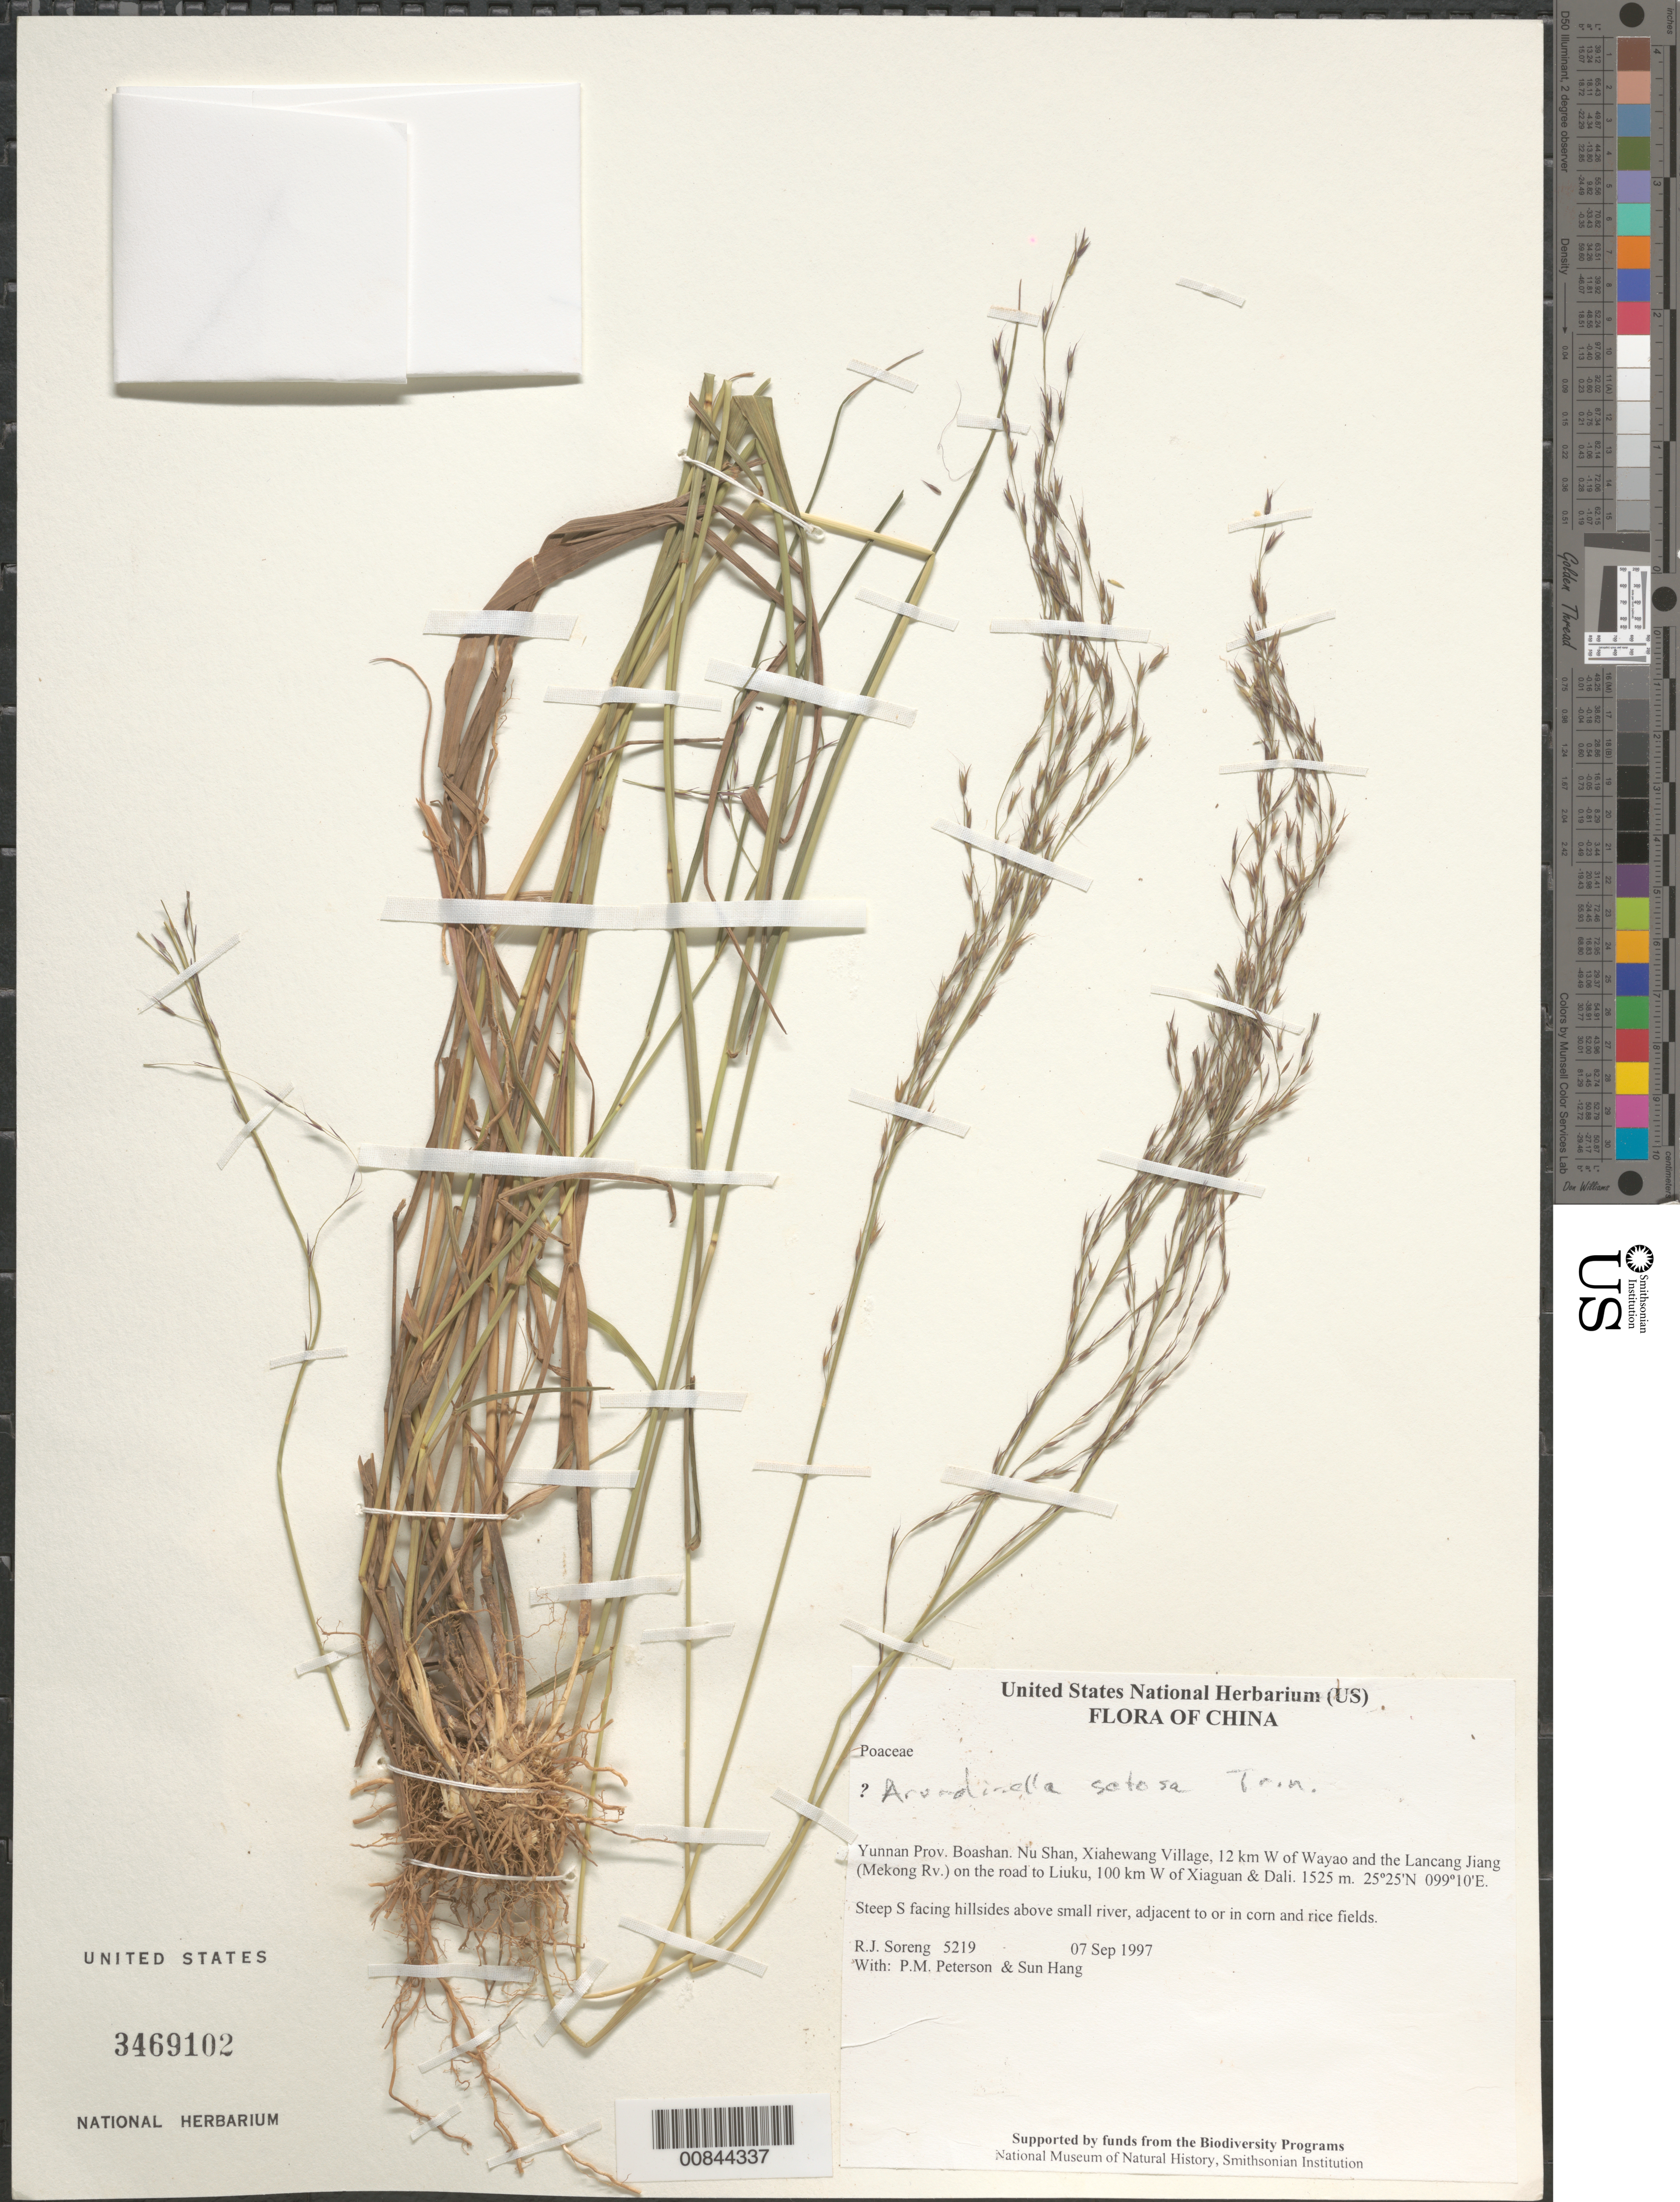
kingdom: Plantae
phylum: Tracheophyta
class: Liliopsida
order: Poales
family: Poaceae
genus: Arundinella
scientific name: Arundinella setosa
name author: Trin.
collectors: R. J. Soreng, P. M. Peterson & Sun Hang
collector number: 5219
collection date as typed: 07 Sep 1997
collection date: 1997-09-07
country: China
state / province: Yunnan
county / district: Boashan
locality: Nu Shan, Xiahewang Village, 12 km W of Wayao and the Lancang Jiang (Mekong Rv.) on the road to Liuku, 100 km W of Xiaguan & Dali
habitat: Steep S facing hillsides above small river, adjacent to or in corn and rice fields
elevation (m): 1525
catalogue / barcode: US 3469102